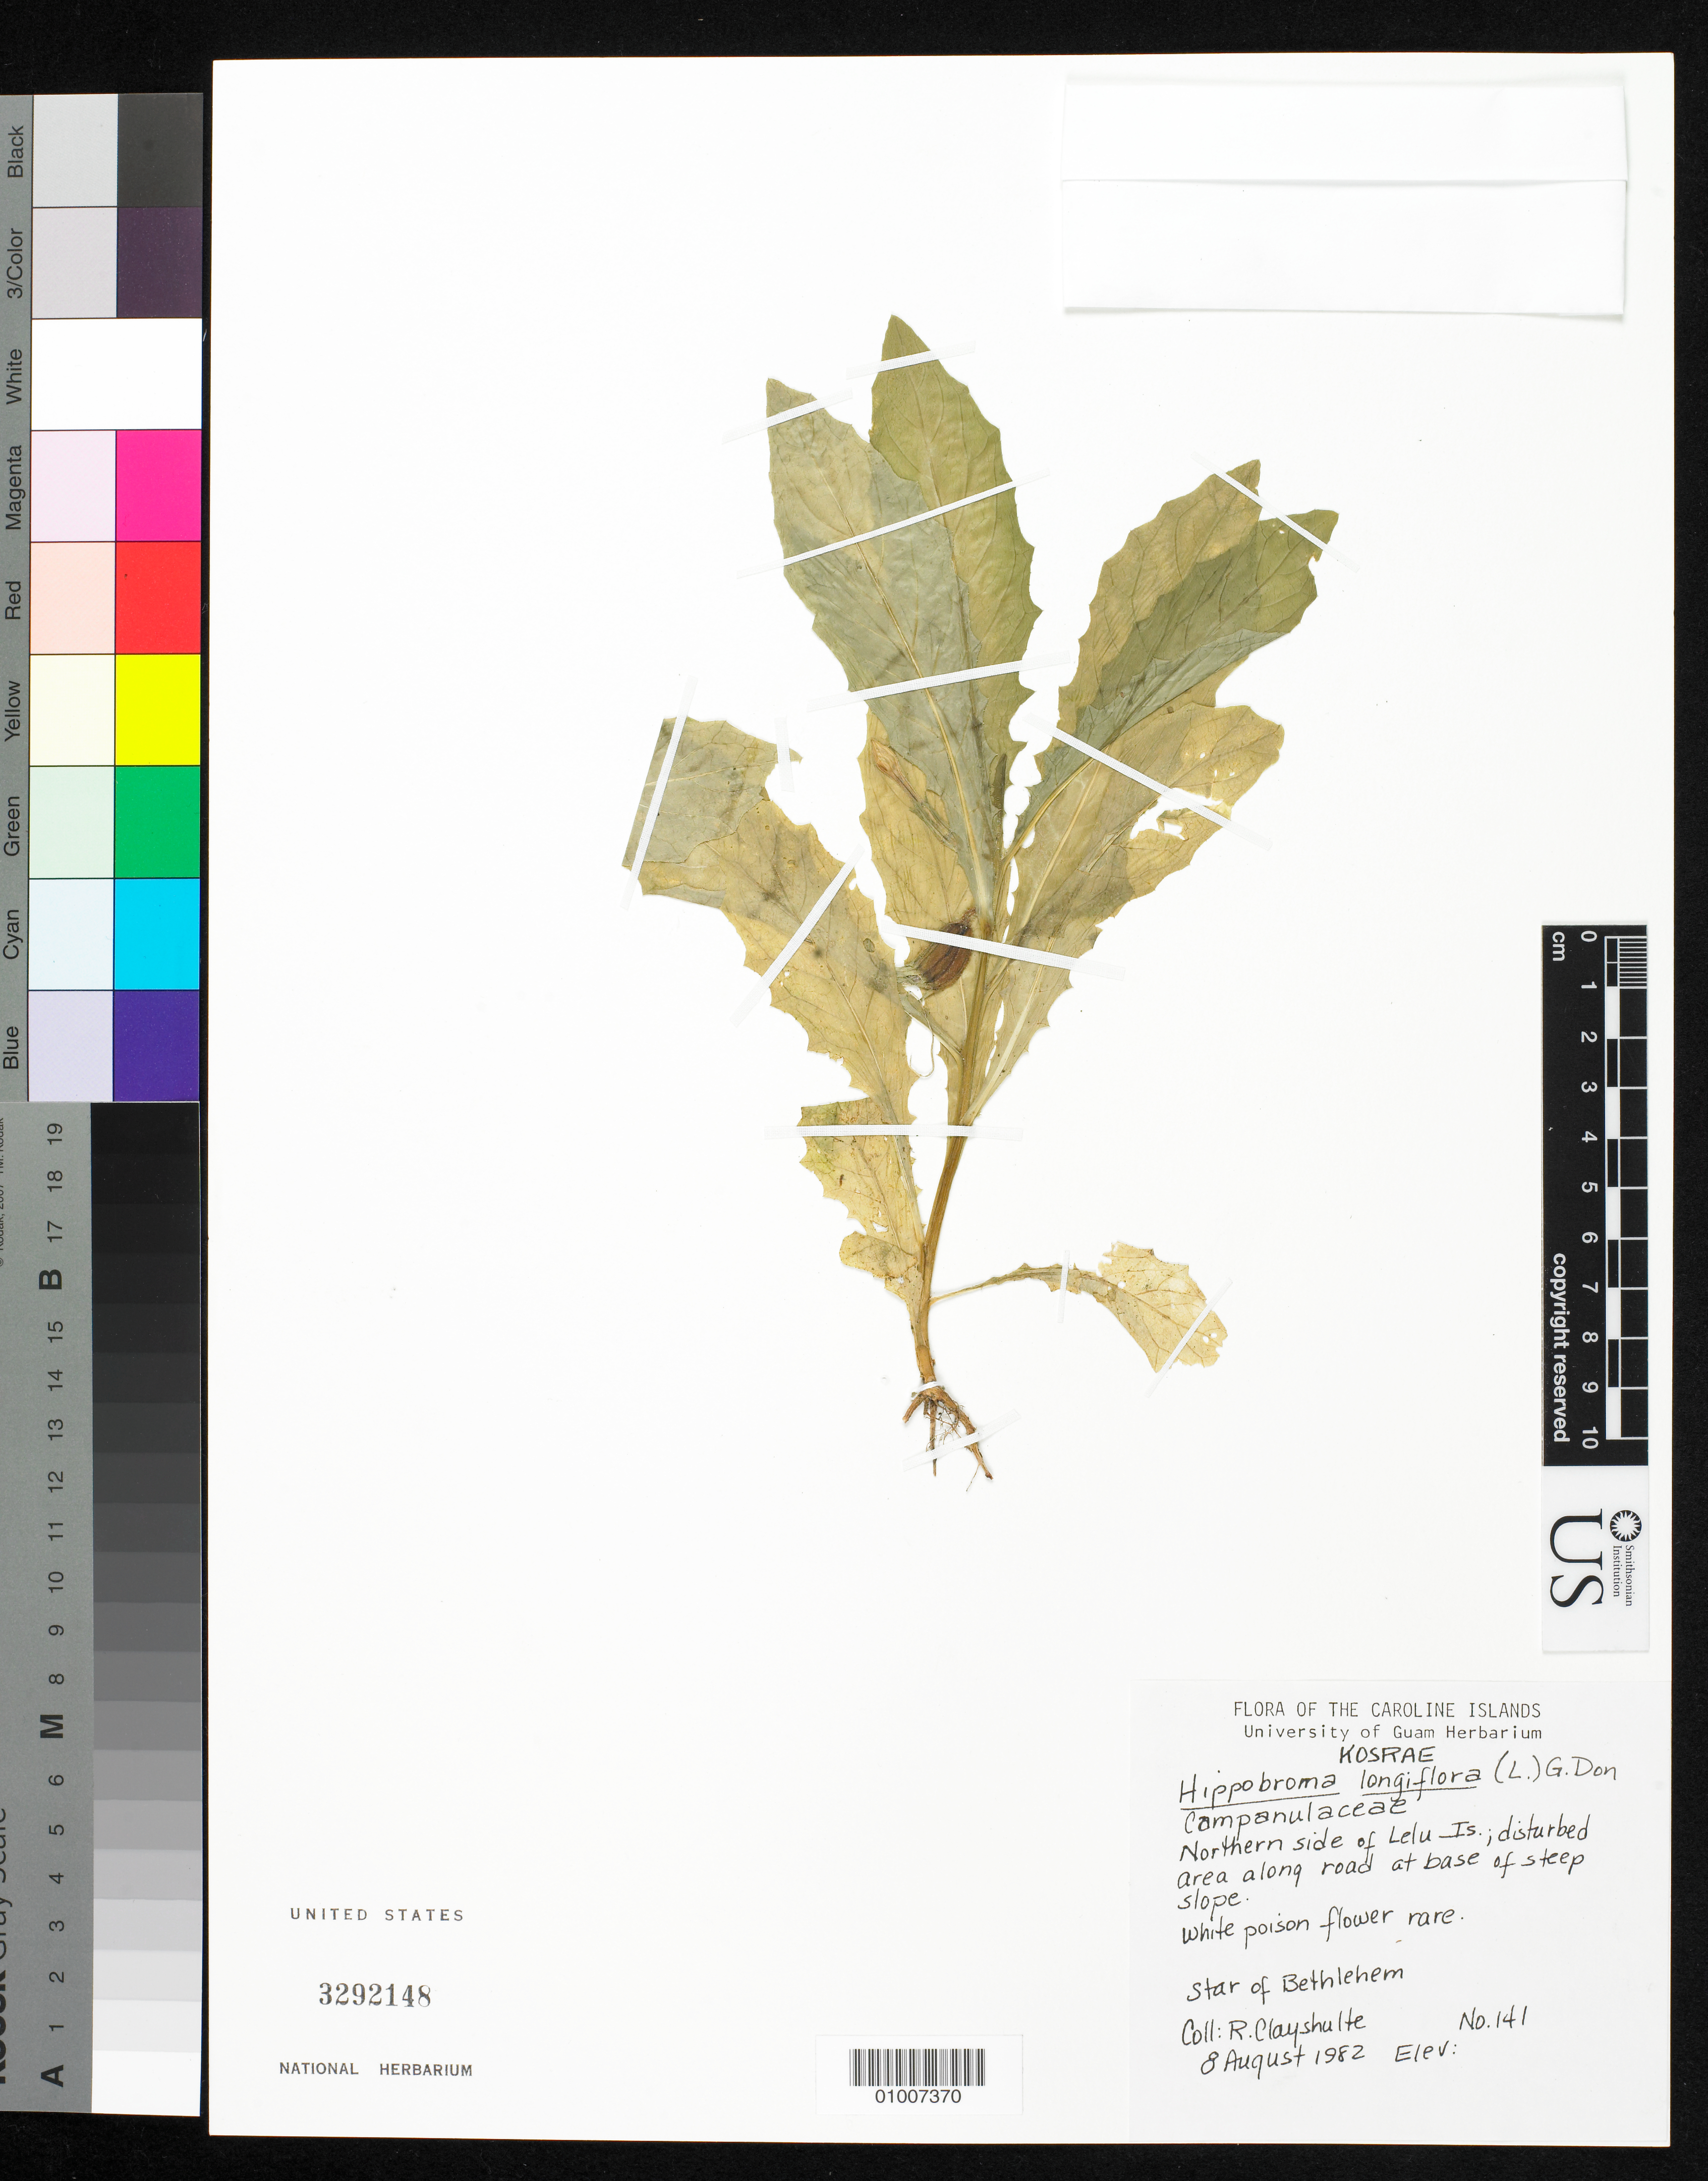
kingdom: Plantae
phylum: Tracheophyta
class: Magnoliopsida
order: Asterales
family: Campanulaceae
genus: Hippobroma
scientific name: Hippobroma longiflora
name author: (L.) G. Don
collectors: R. Clayshulte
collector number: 141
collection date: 1982-08-08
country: Micronesia, Federated States of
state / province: Kosrae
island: Lelu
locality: Northern side of Lelu Islet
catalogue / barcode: US 3292148